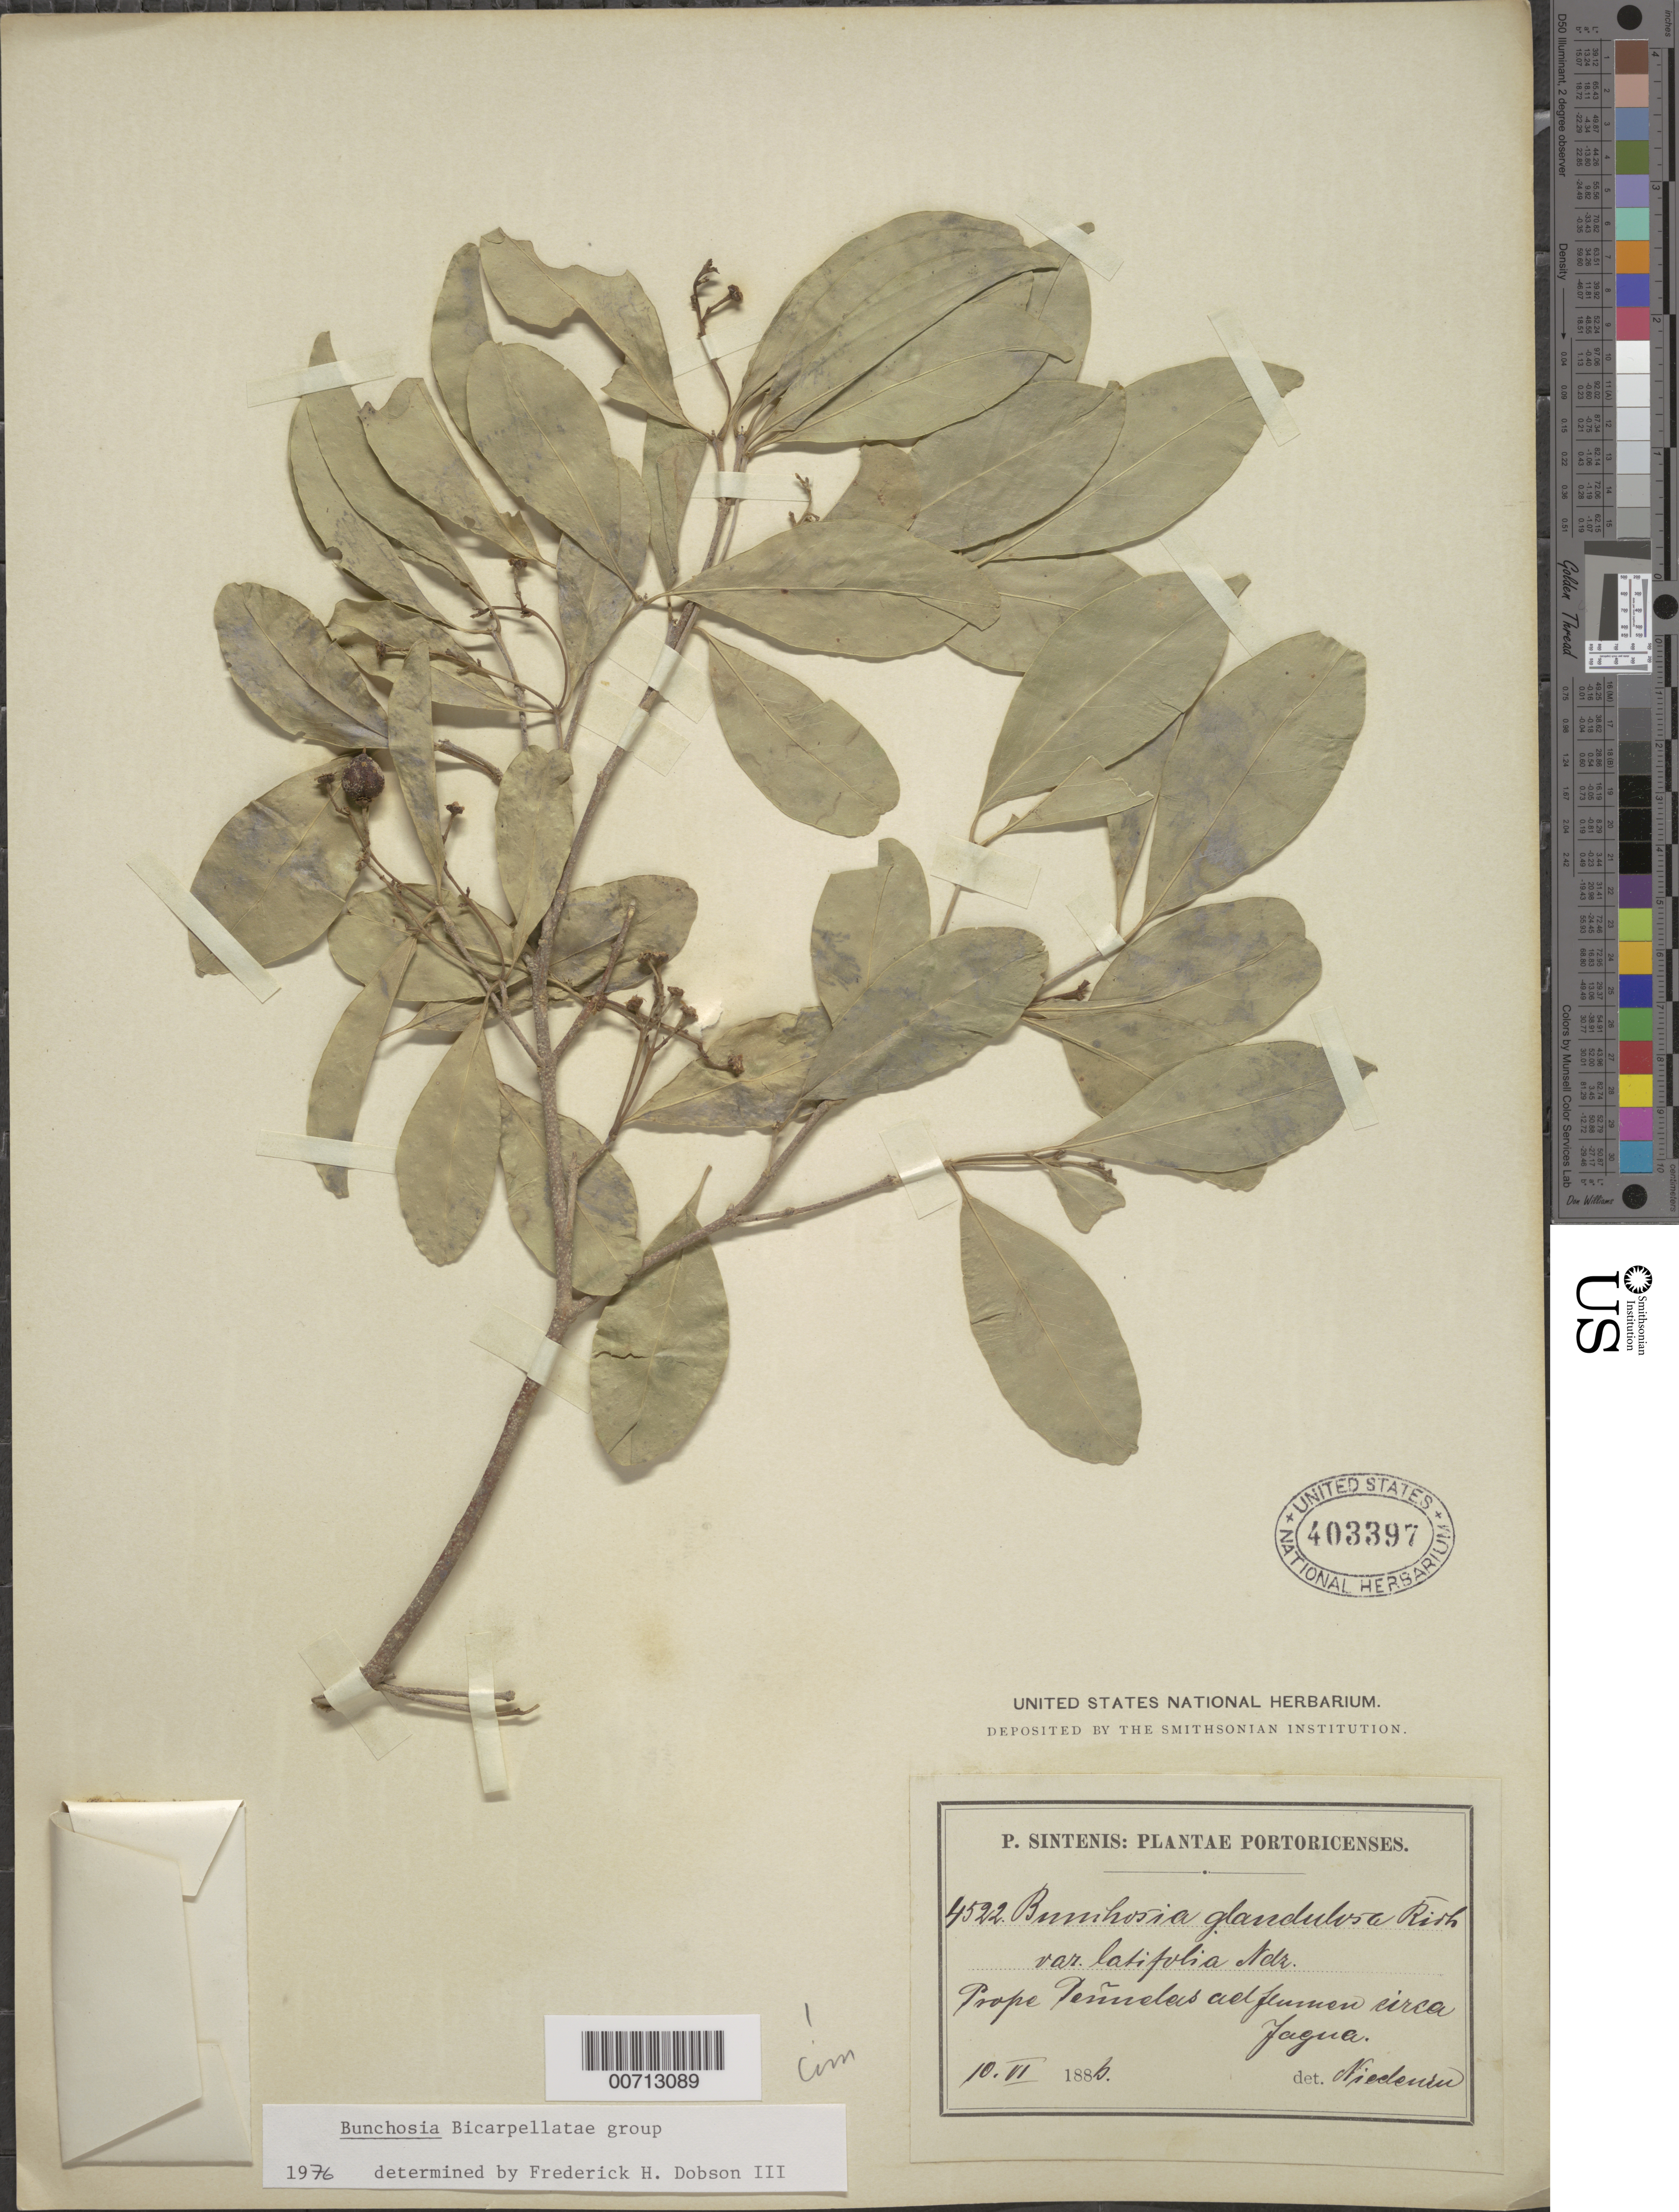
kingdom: Plantae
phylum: Tracheophyta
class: Magnoliopsida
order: Malpighiales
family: Malpighiaceae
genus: Bunchosia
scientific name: Bunchosia glandulosa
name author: (Cav.) Rich. ex Juss.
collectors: P. Sintenis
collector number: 4522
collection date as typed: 10 Jun 1886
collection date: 1886-06-10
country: Puerto Rico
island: Greater Antilles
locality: Prope Penuelas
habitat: Ad flumen circa Jagua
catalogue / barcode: US 403397